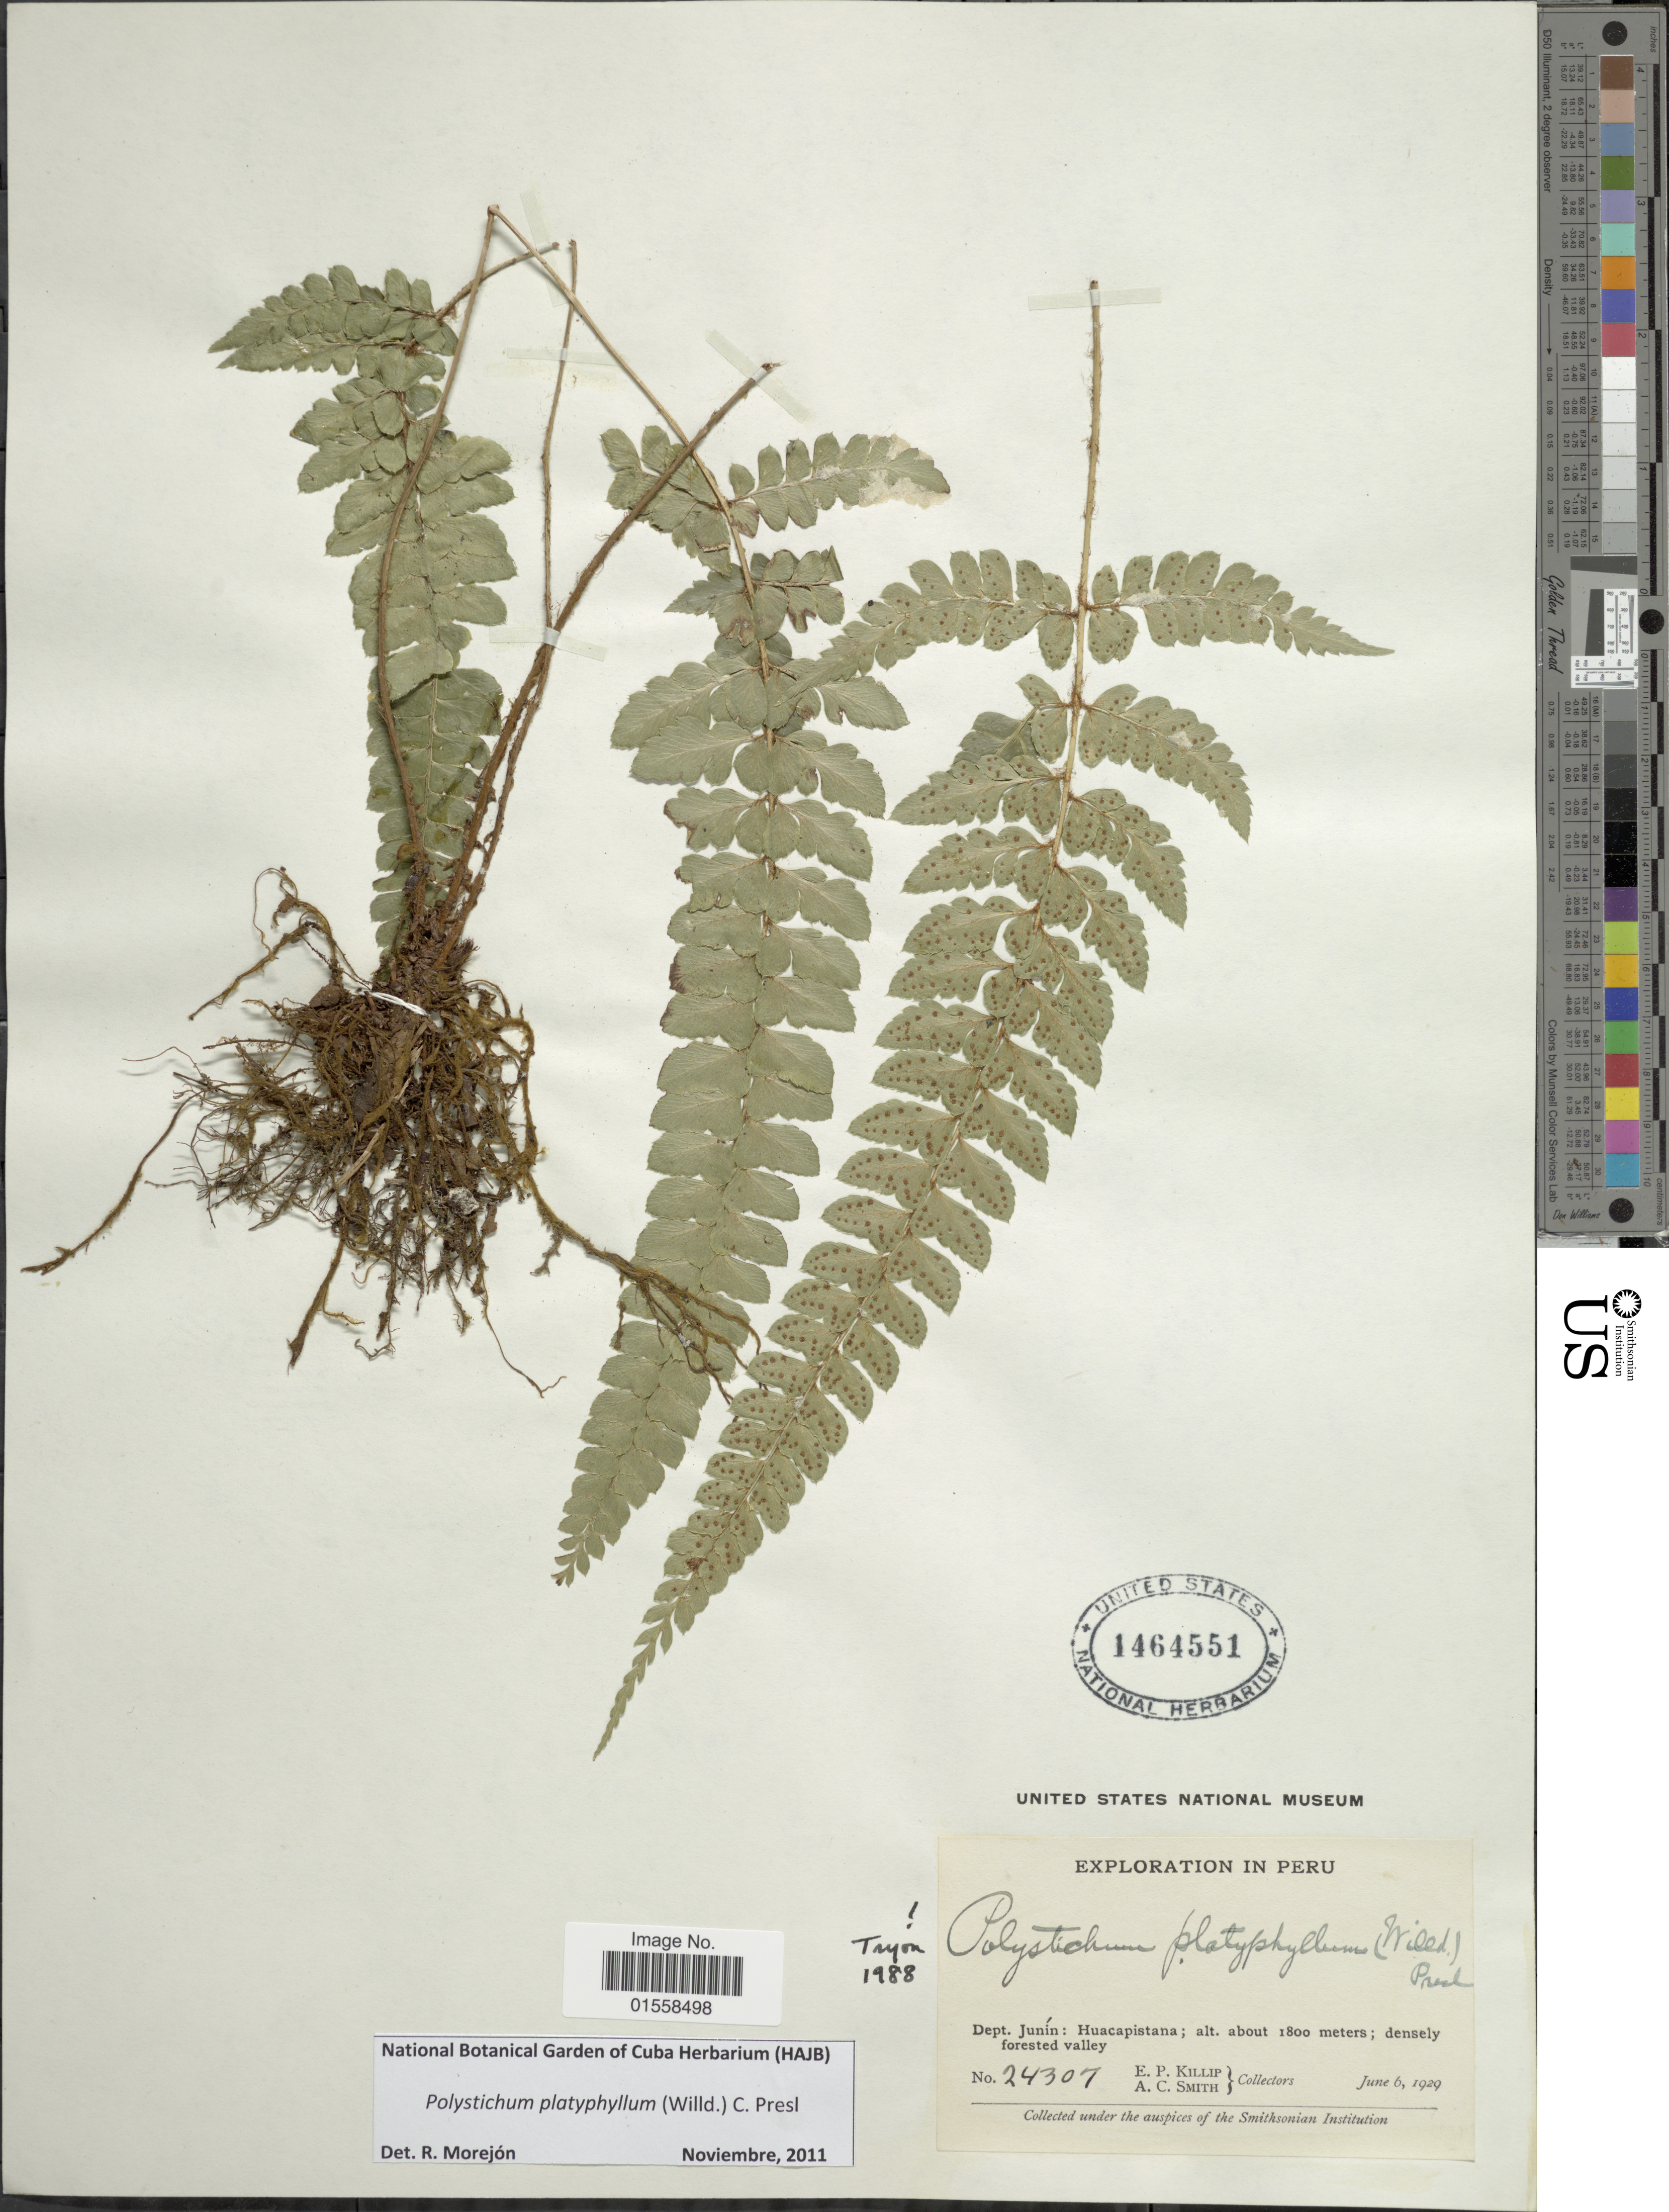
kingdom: Plantae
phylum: Tracheophyta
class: Polypodiopsida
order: Polypodiales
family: Dryopteridaceae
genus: Polystichum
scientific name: Polystichum platyphyllum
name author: (Willd.) C. Presl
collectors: E. P. Killip & A. C. Smith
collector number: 24307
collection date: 1929-06-06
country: Peru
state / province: Junín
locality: Peru. Dept.Junin: Huacapistana.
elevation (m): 1800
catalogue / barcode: US 1464551